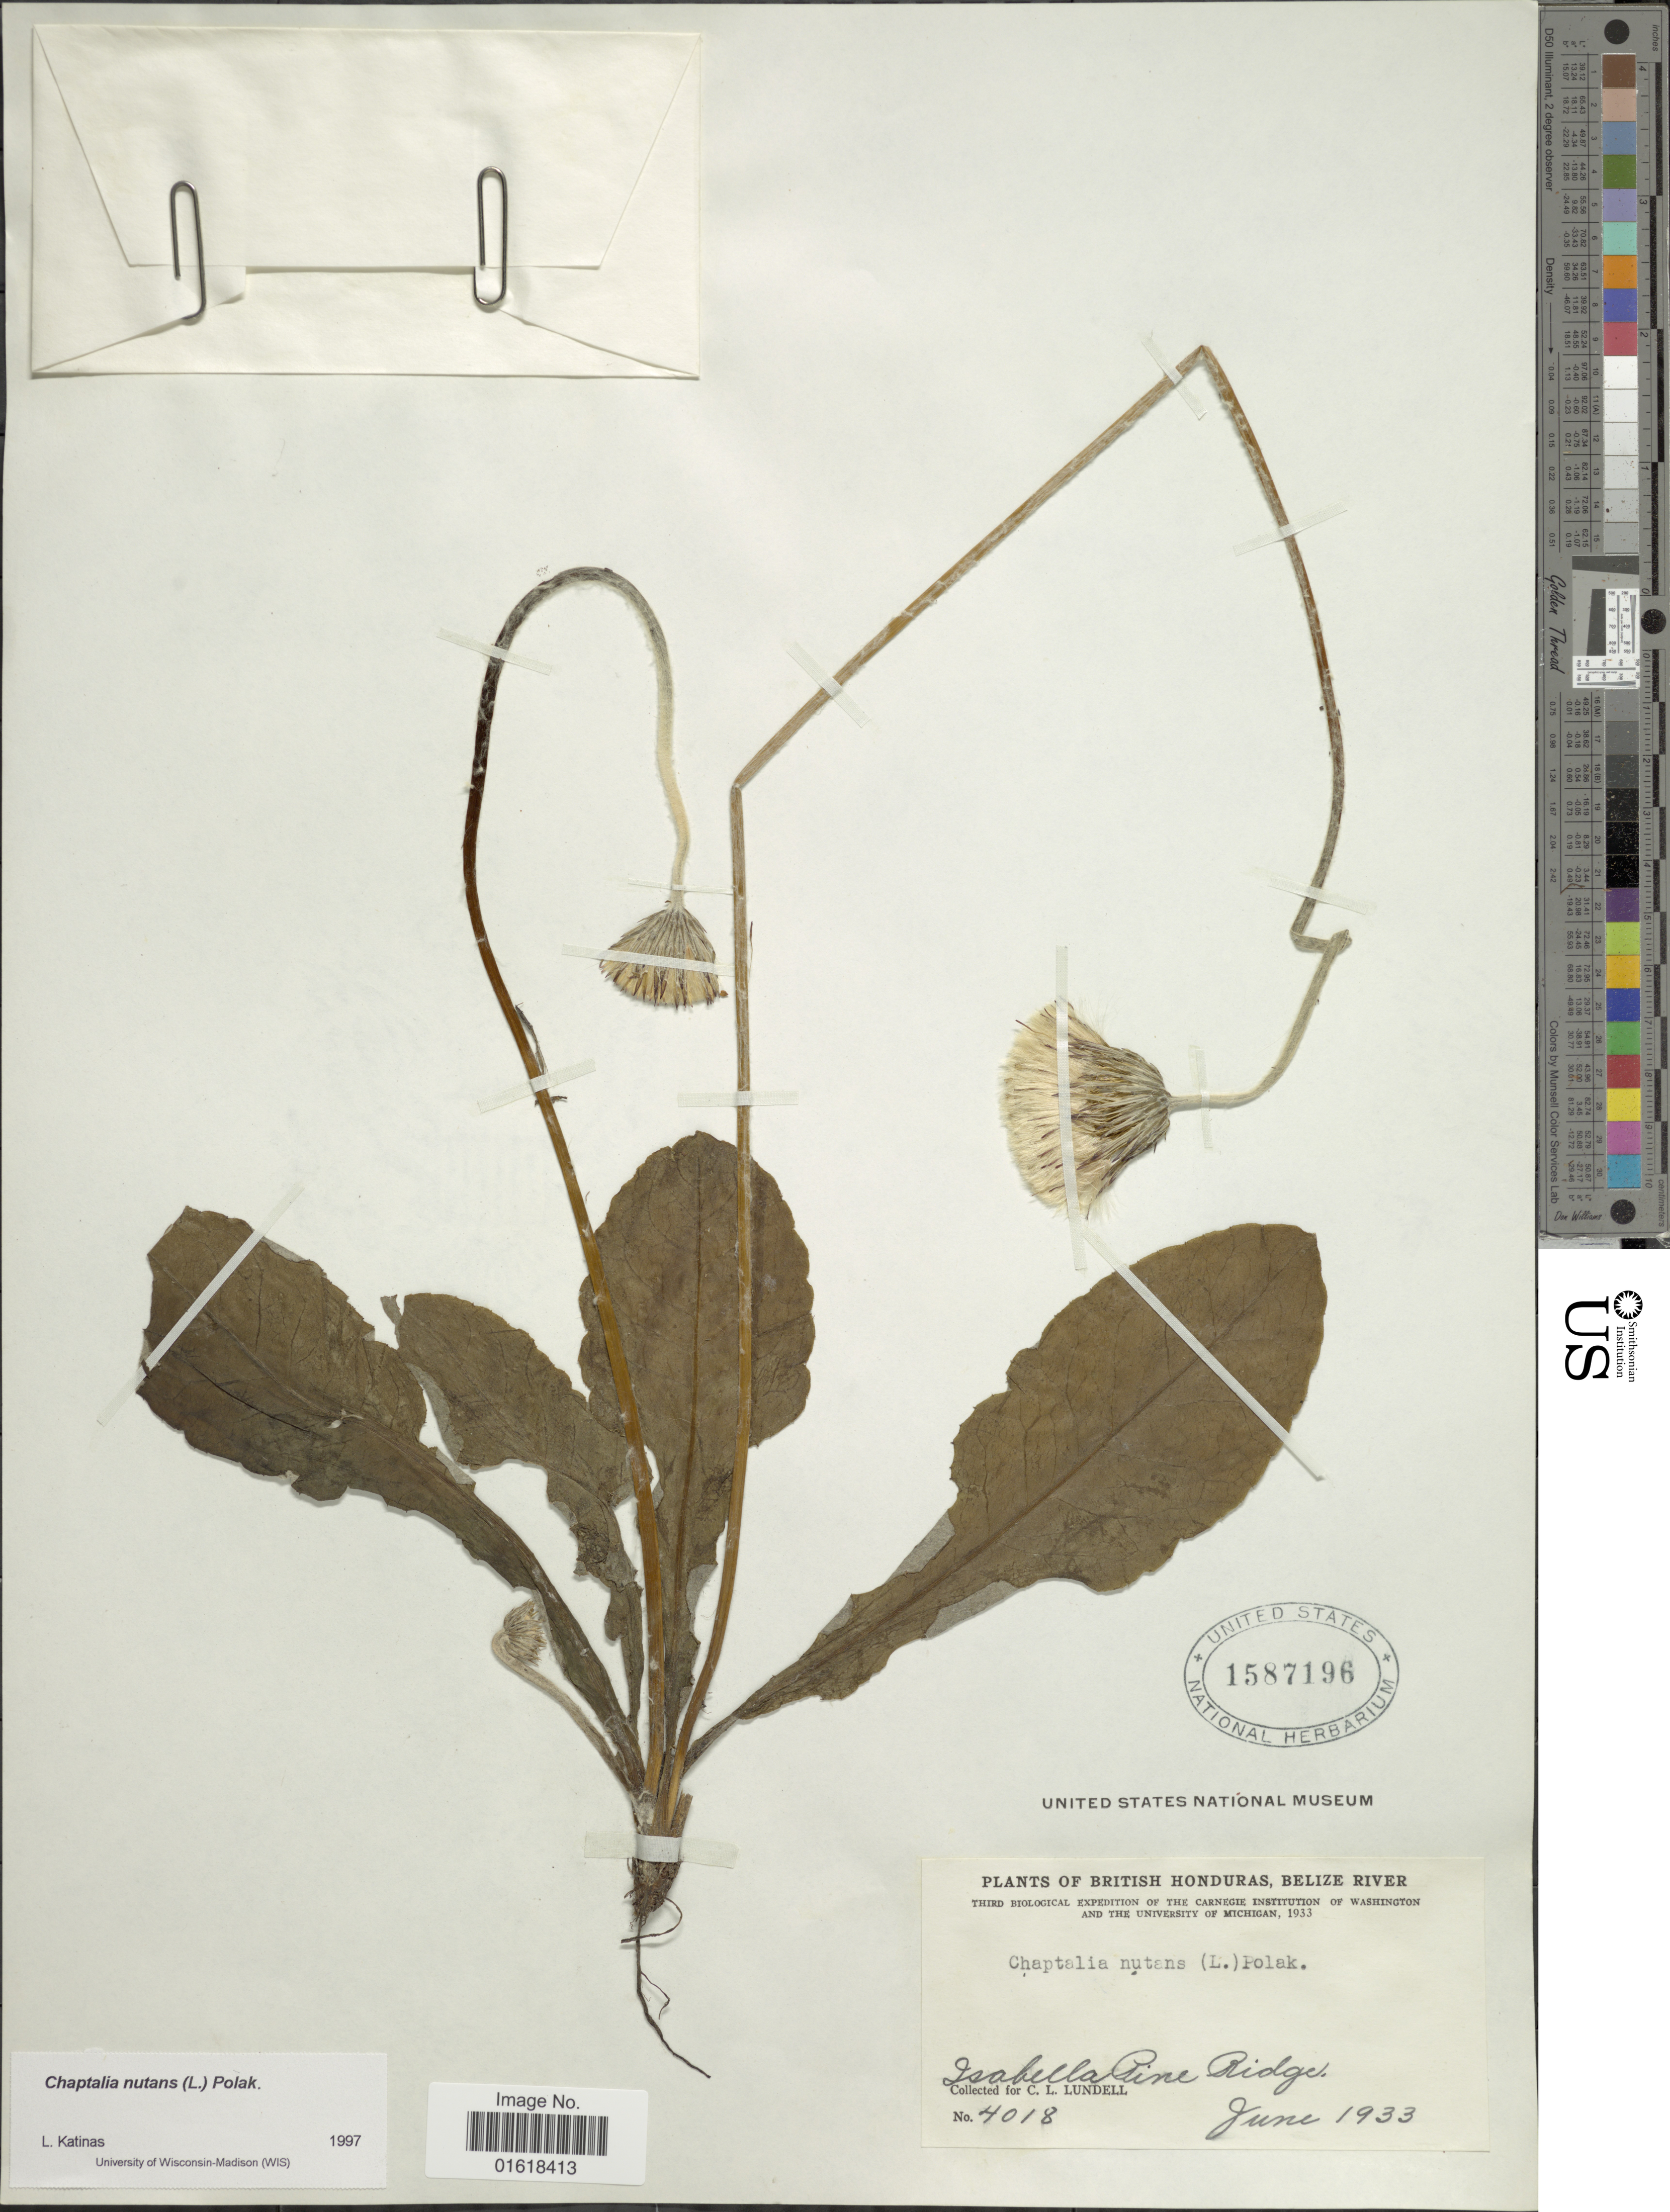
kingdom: Plantae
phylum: Tracheophyta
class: Magnoliopsida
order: Asterales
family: Asteraceae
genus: Chaptalia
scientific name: Chaptalia nutans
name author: (L.) Pol.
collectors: C. L. Lundell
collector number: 4018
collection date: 1933-06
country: Belize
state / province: Belize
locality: British Honduras, Belize River. Isabella Pine Ridge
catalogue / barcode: US 1587196